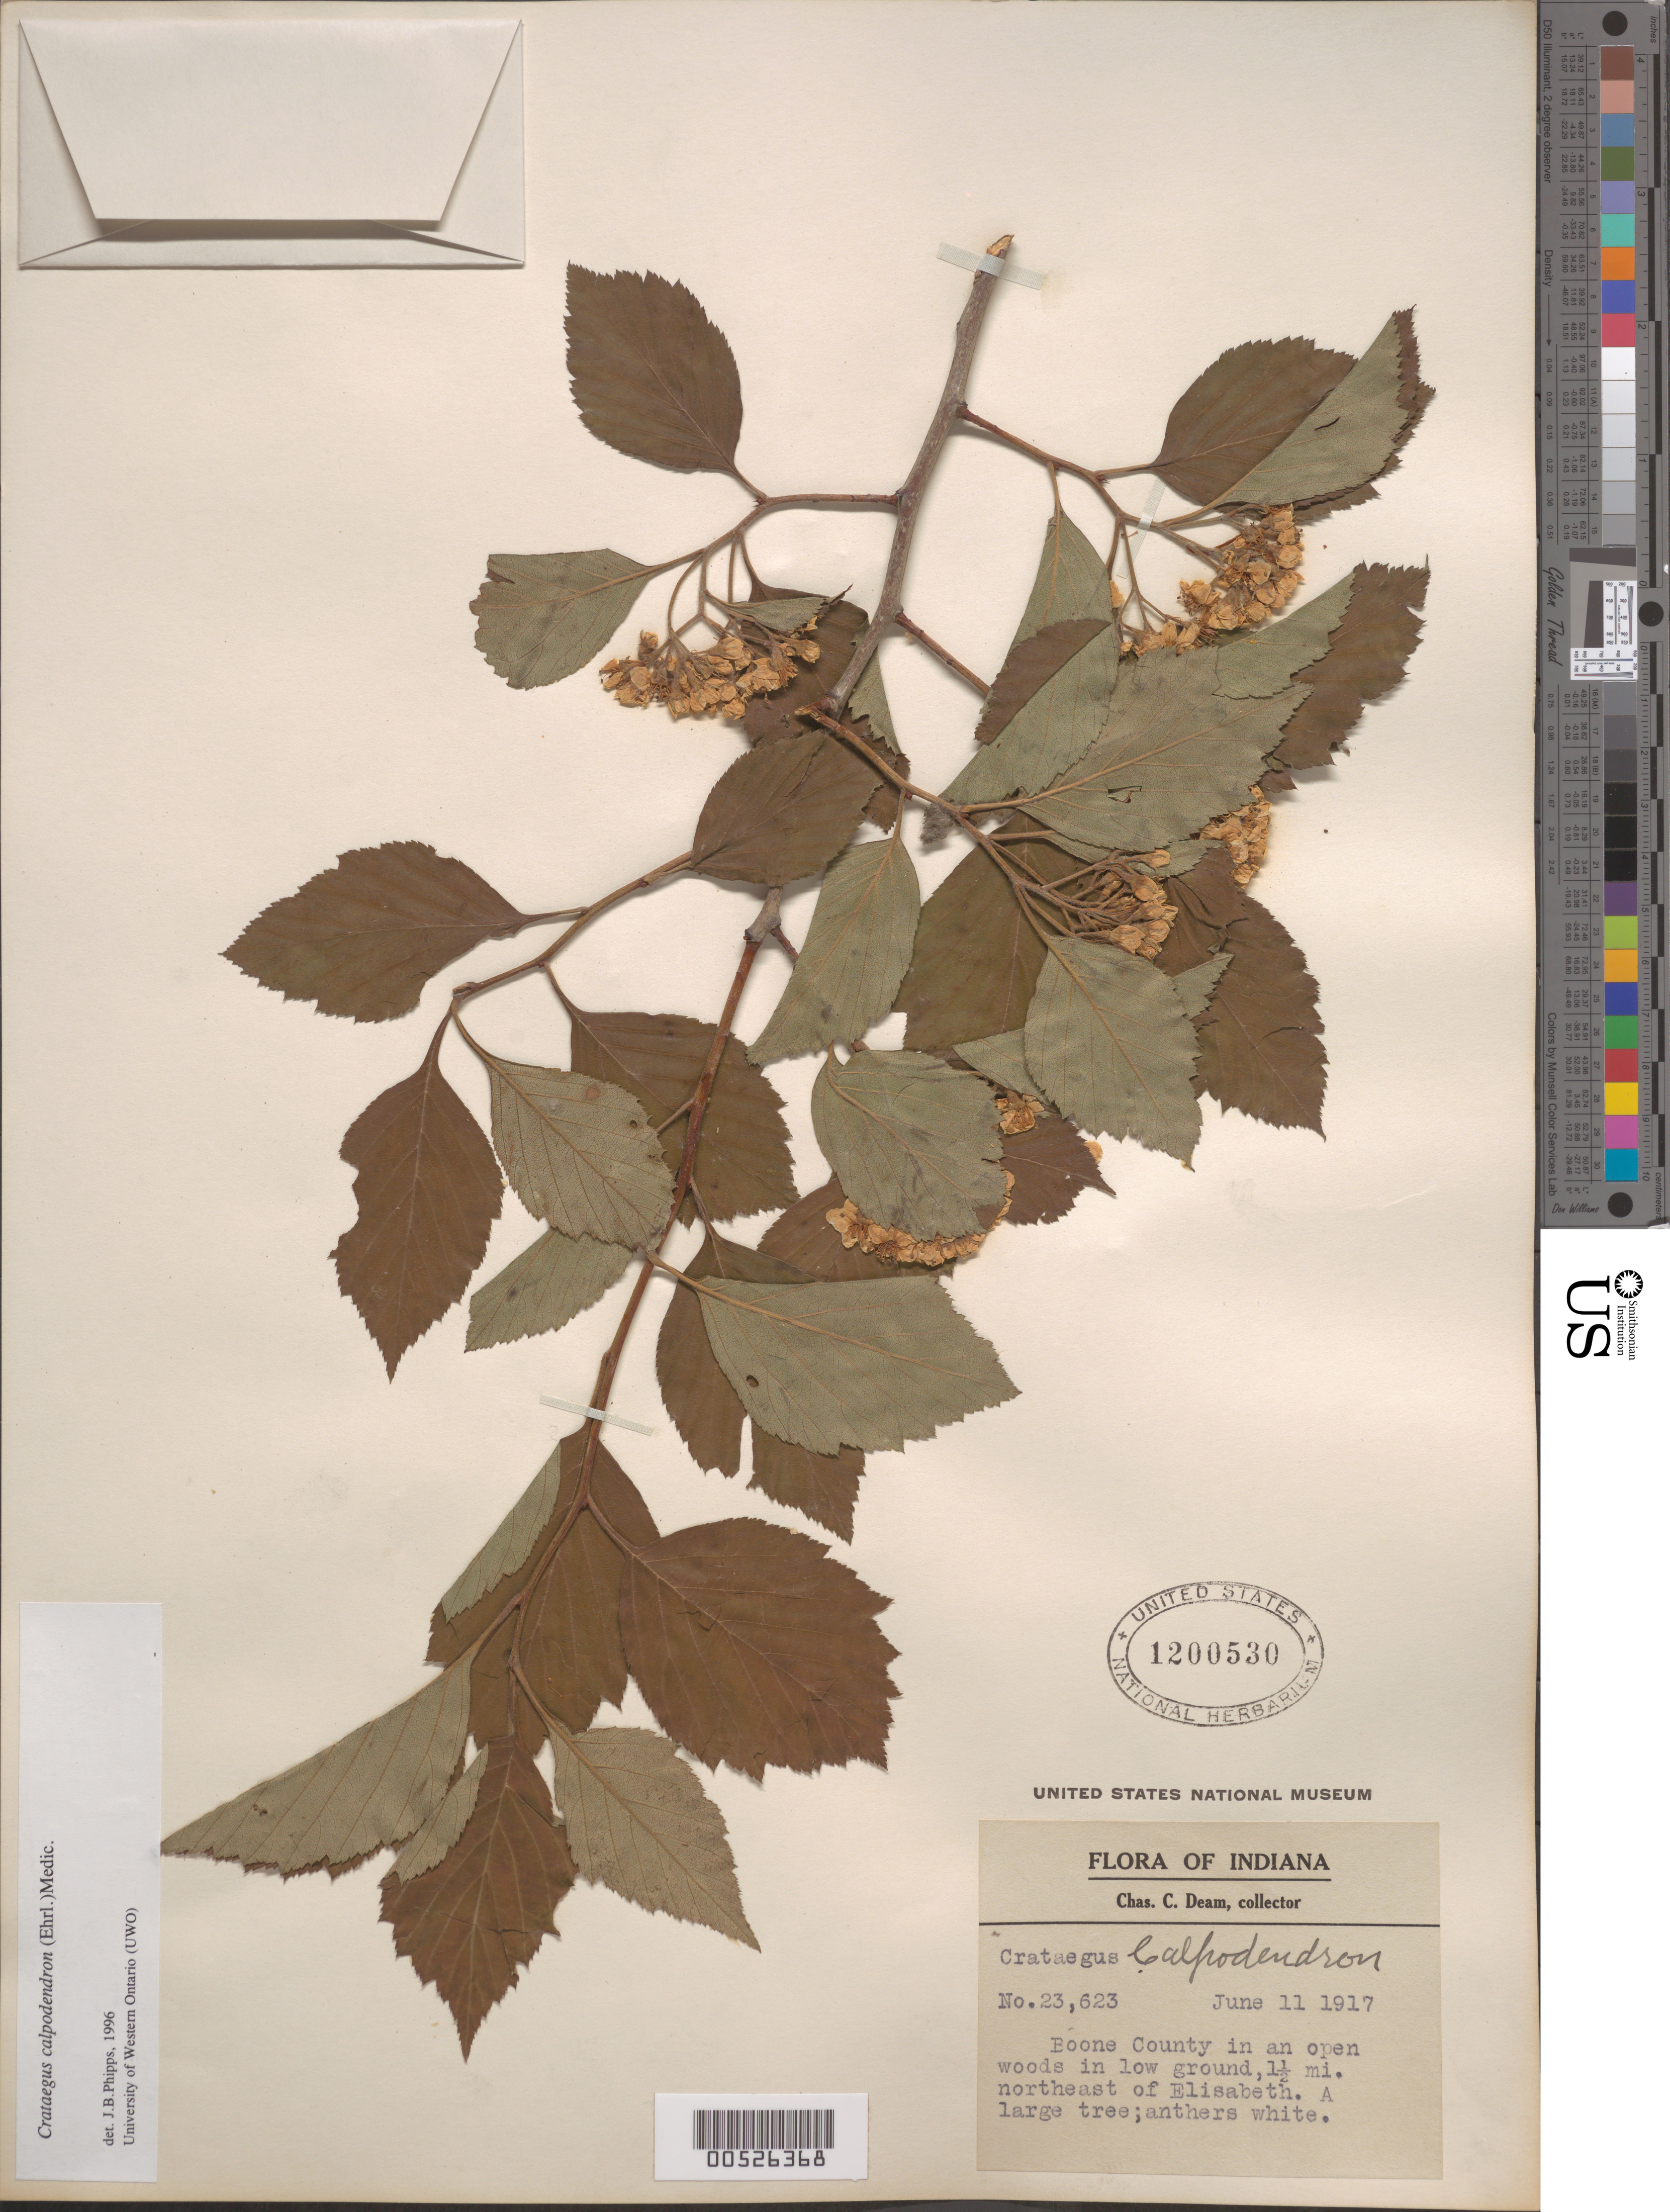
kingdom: Plantae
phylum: Tracheophyta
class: Magnoliopsida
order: Rosales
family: Rosaceae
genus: Crataegus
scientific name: Crataegus calpodendron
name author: (Ehrh.) Medik.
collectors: C. C. Deam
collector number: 23623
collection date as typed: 11 Jun 1917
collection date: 1917-06-11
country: United States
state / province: Indiana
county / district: Boone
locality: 1.5 mi. NE of Elisabeth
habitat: Open woods in low ground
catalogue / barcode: US 1200530